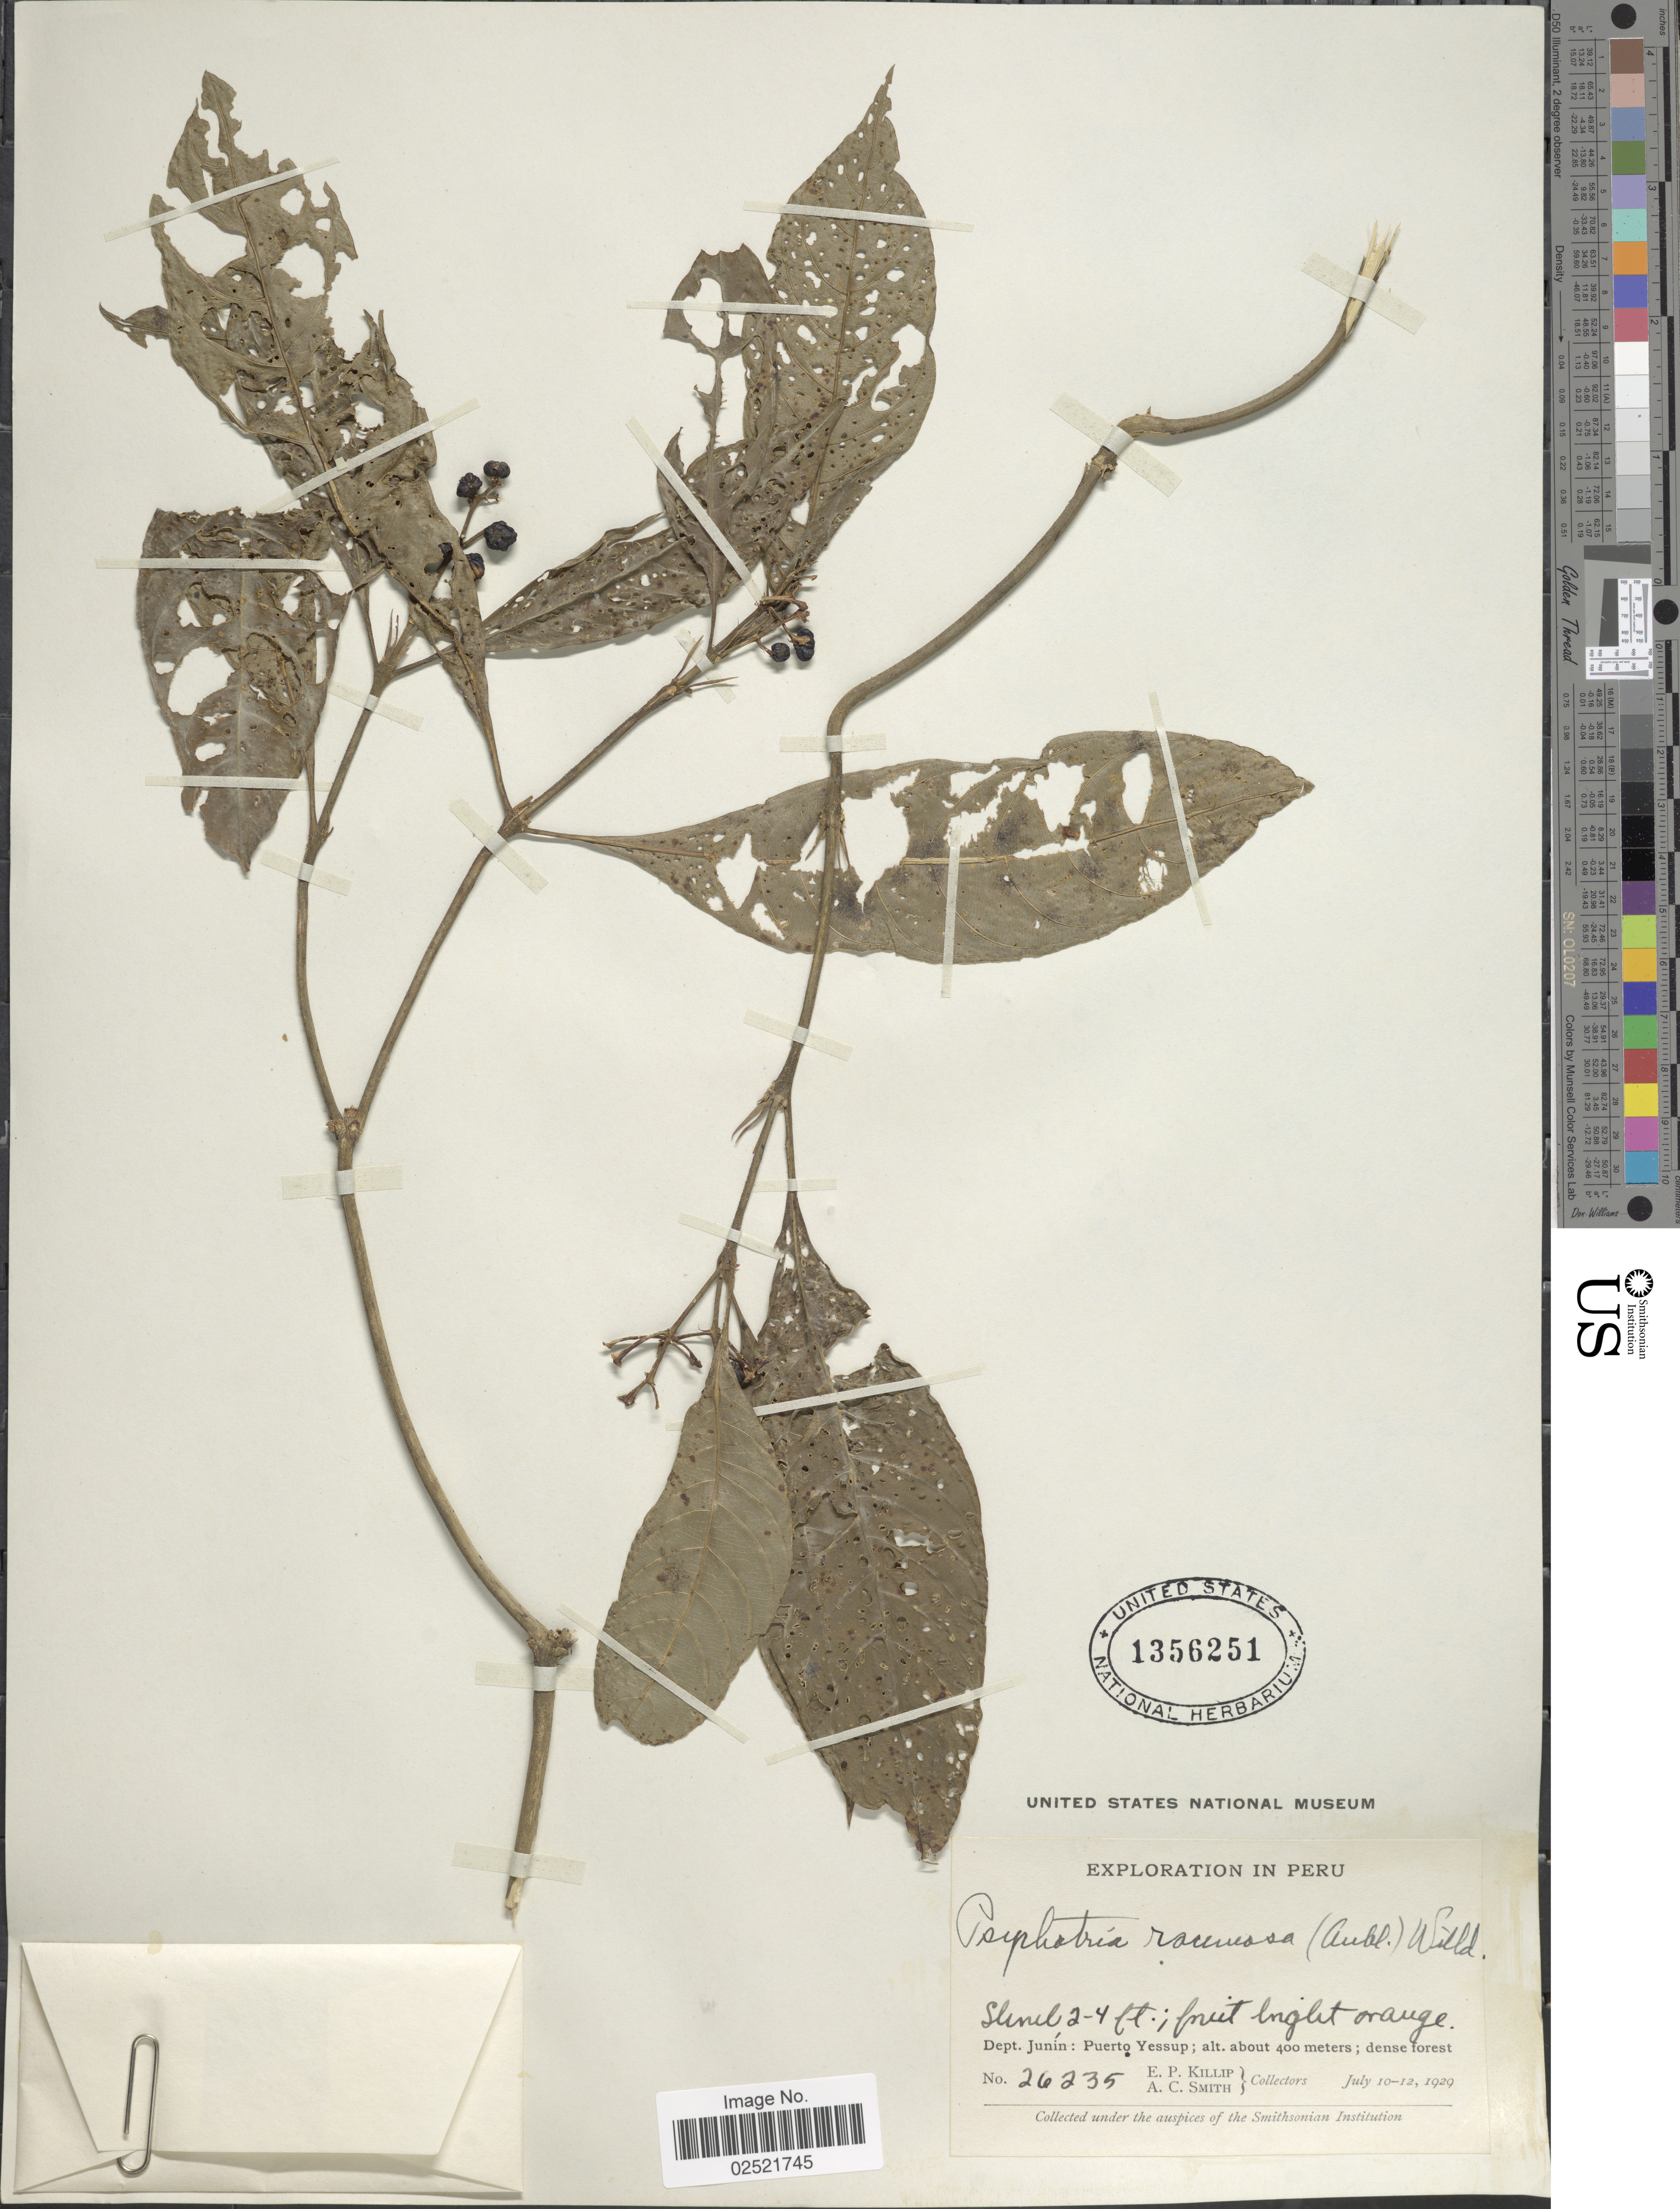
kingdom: Plantae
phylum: Tracheophyta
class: Magnoliopsida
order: Gentianales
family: Rubiaceae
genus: Psychotria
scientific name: Psychotria racemosa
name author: (Aubl.) Raeuschel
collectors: E. P. Killip & A. C. Smith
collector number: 26235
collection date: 1929-07-10/1929-07-12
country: Peru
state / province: Junín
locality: Puerto Yessup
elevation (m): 400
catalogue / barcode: US 1356251